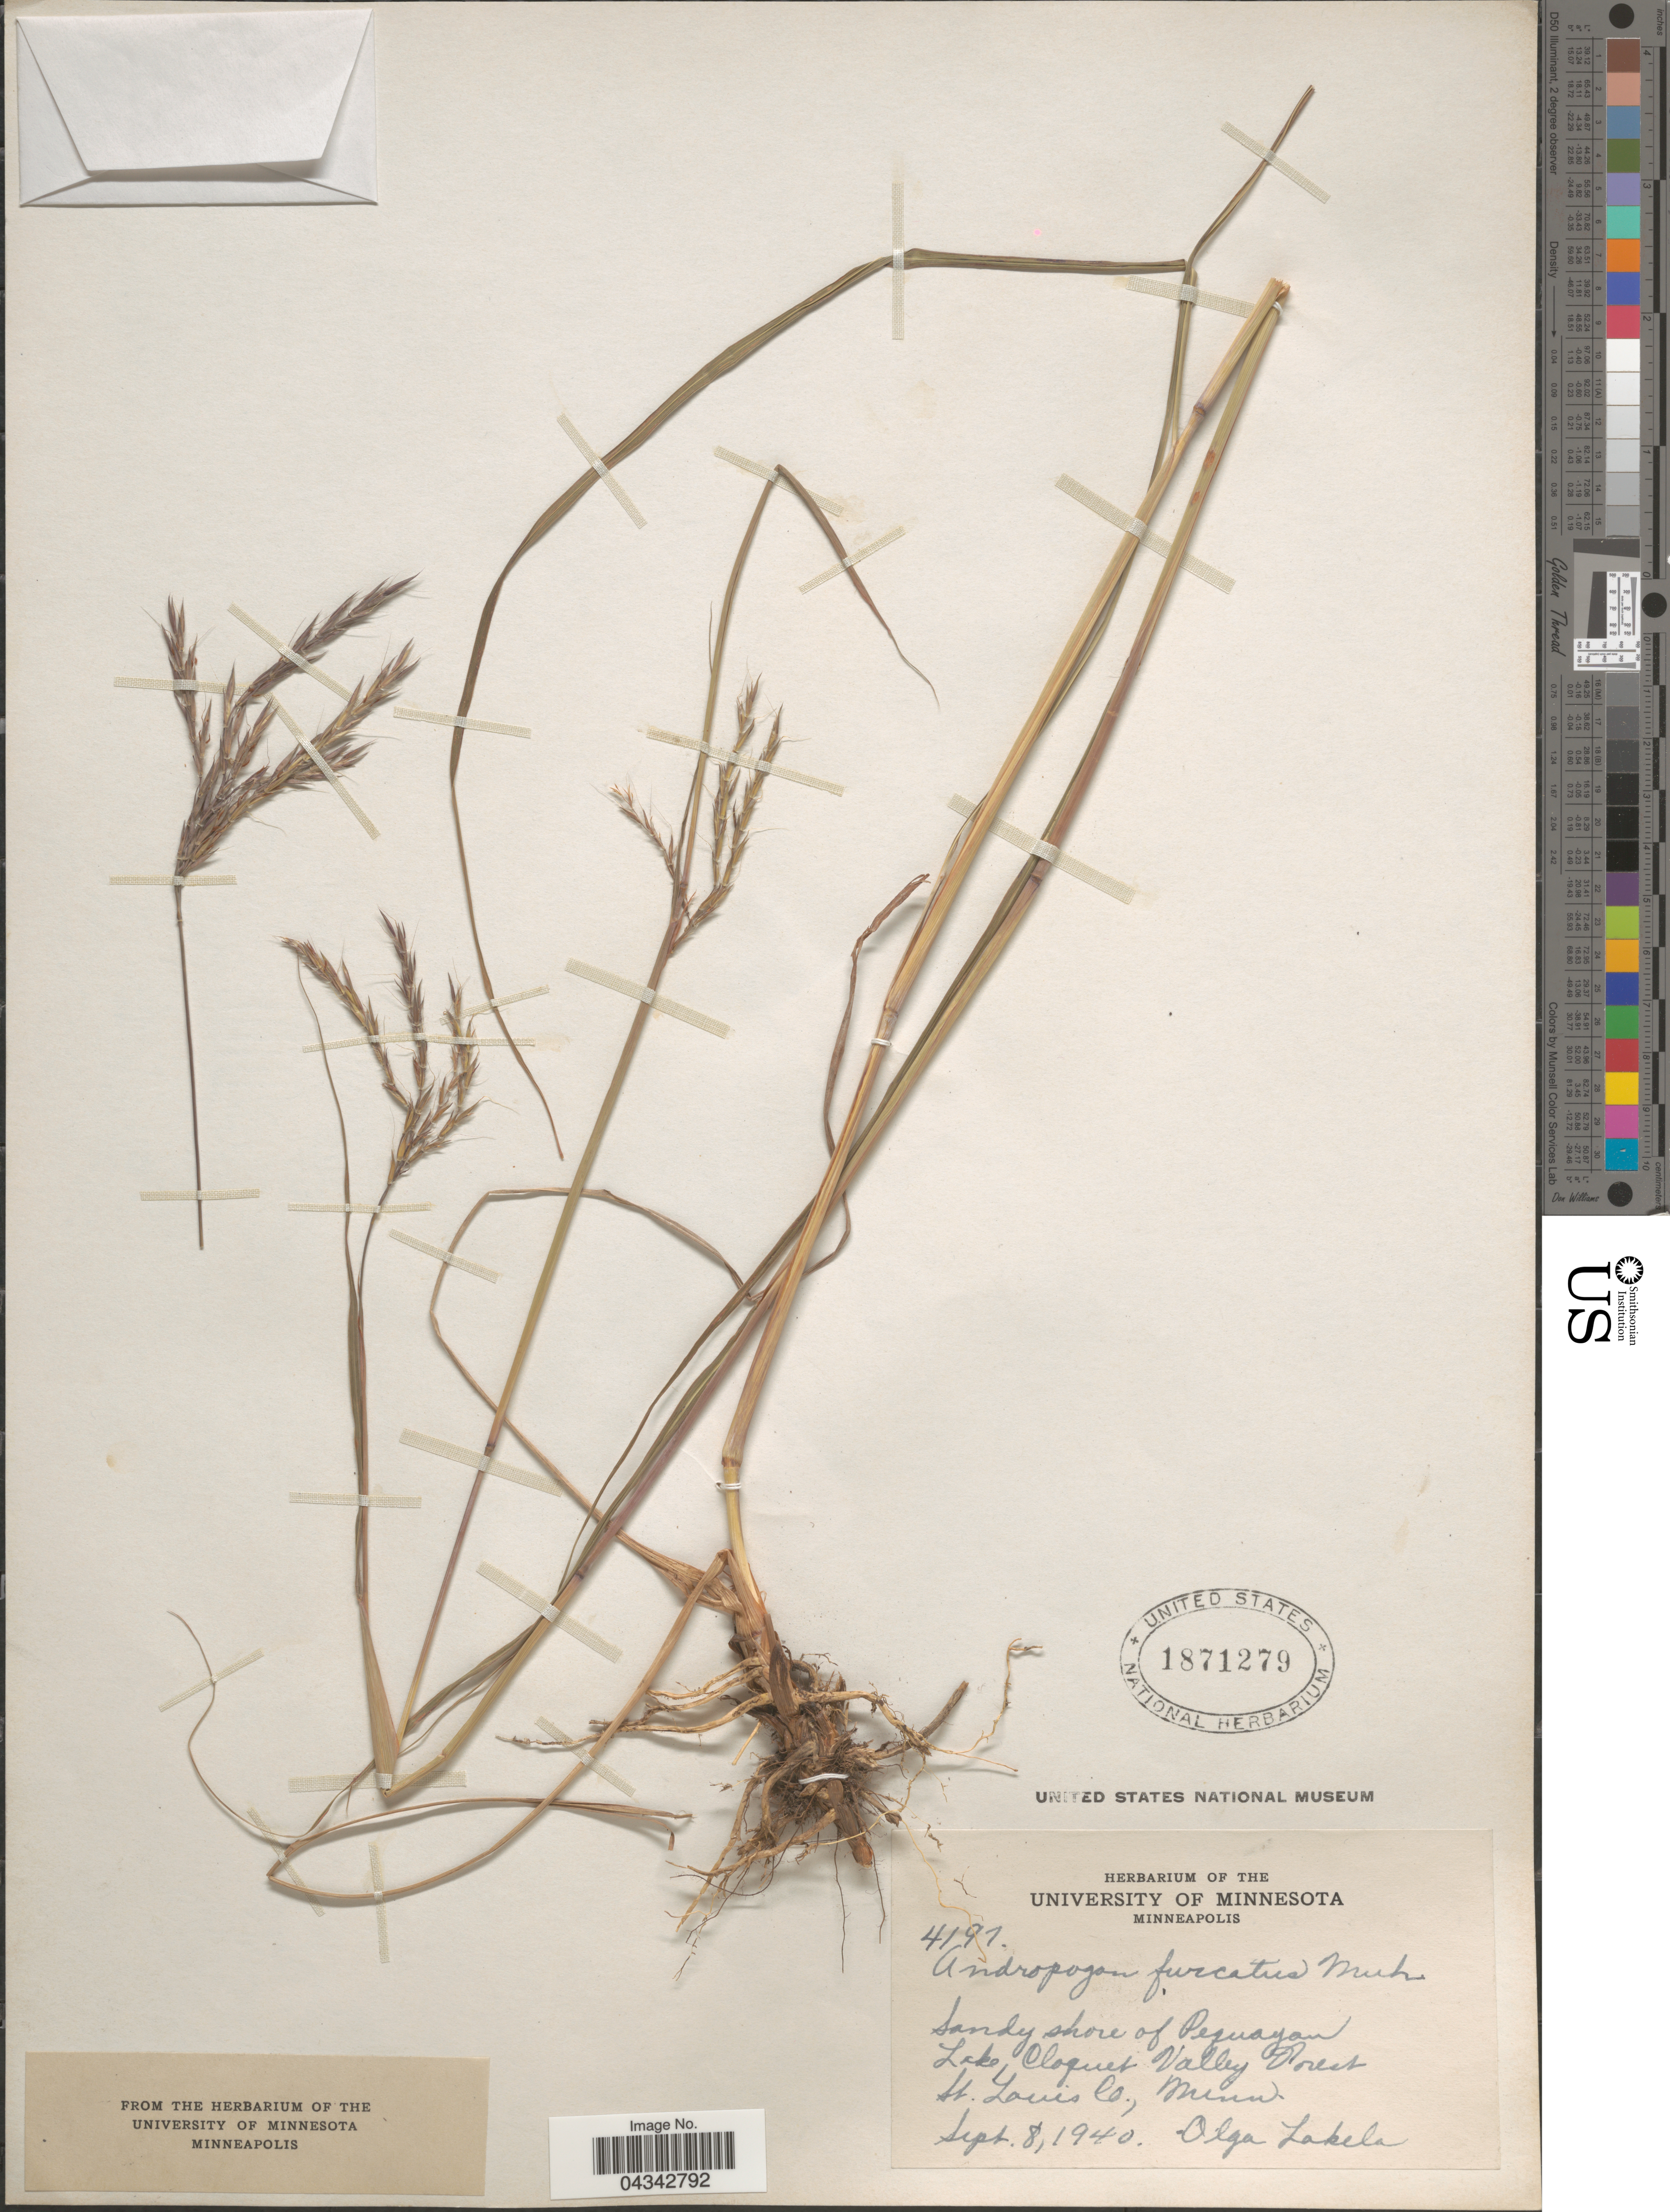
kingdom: Plantae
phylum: Tracheophyta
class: Liliopsida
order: Poales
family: Poaceae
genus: Andropogon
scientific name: Andropogon gerardii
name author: Vitman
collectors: O. K. Lakela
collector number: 4197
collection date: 1940-09-08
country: United States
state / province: Minnesota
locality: Sandy shore of Pequayan Lake, Cloquet Valley Forest. St. Louis Co.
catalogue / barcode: US 1871279